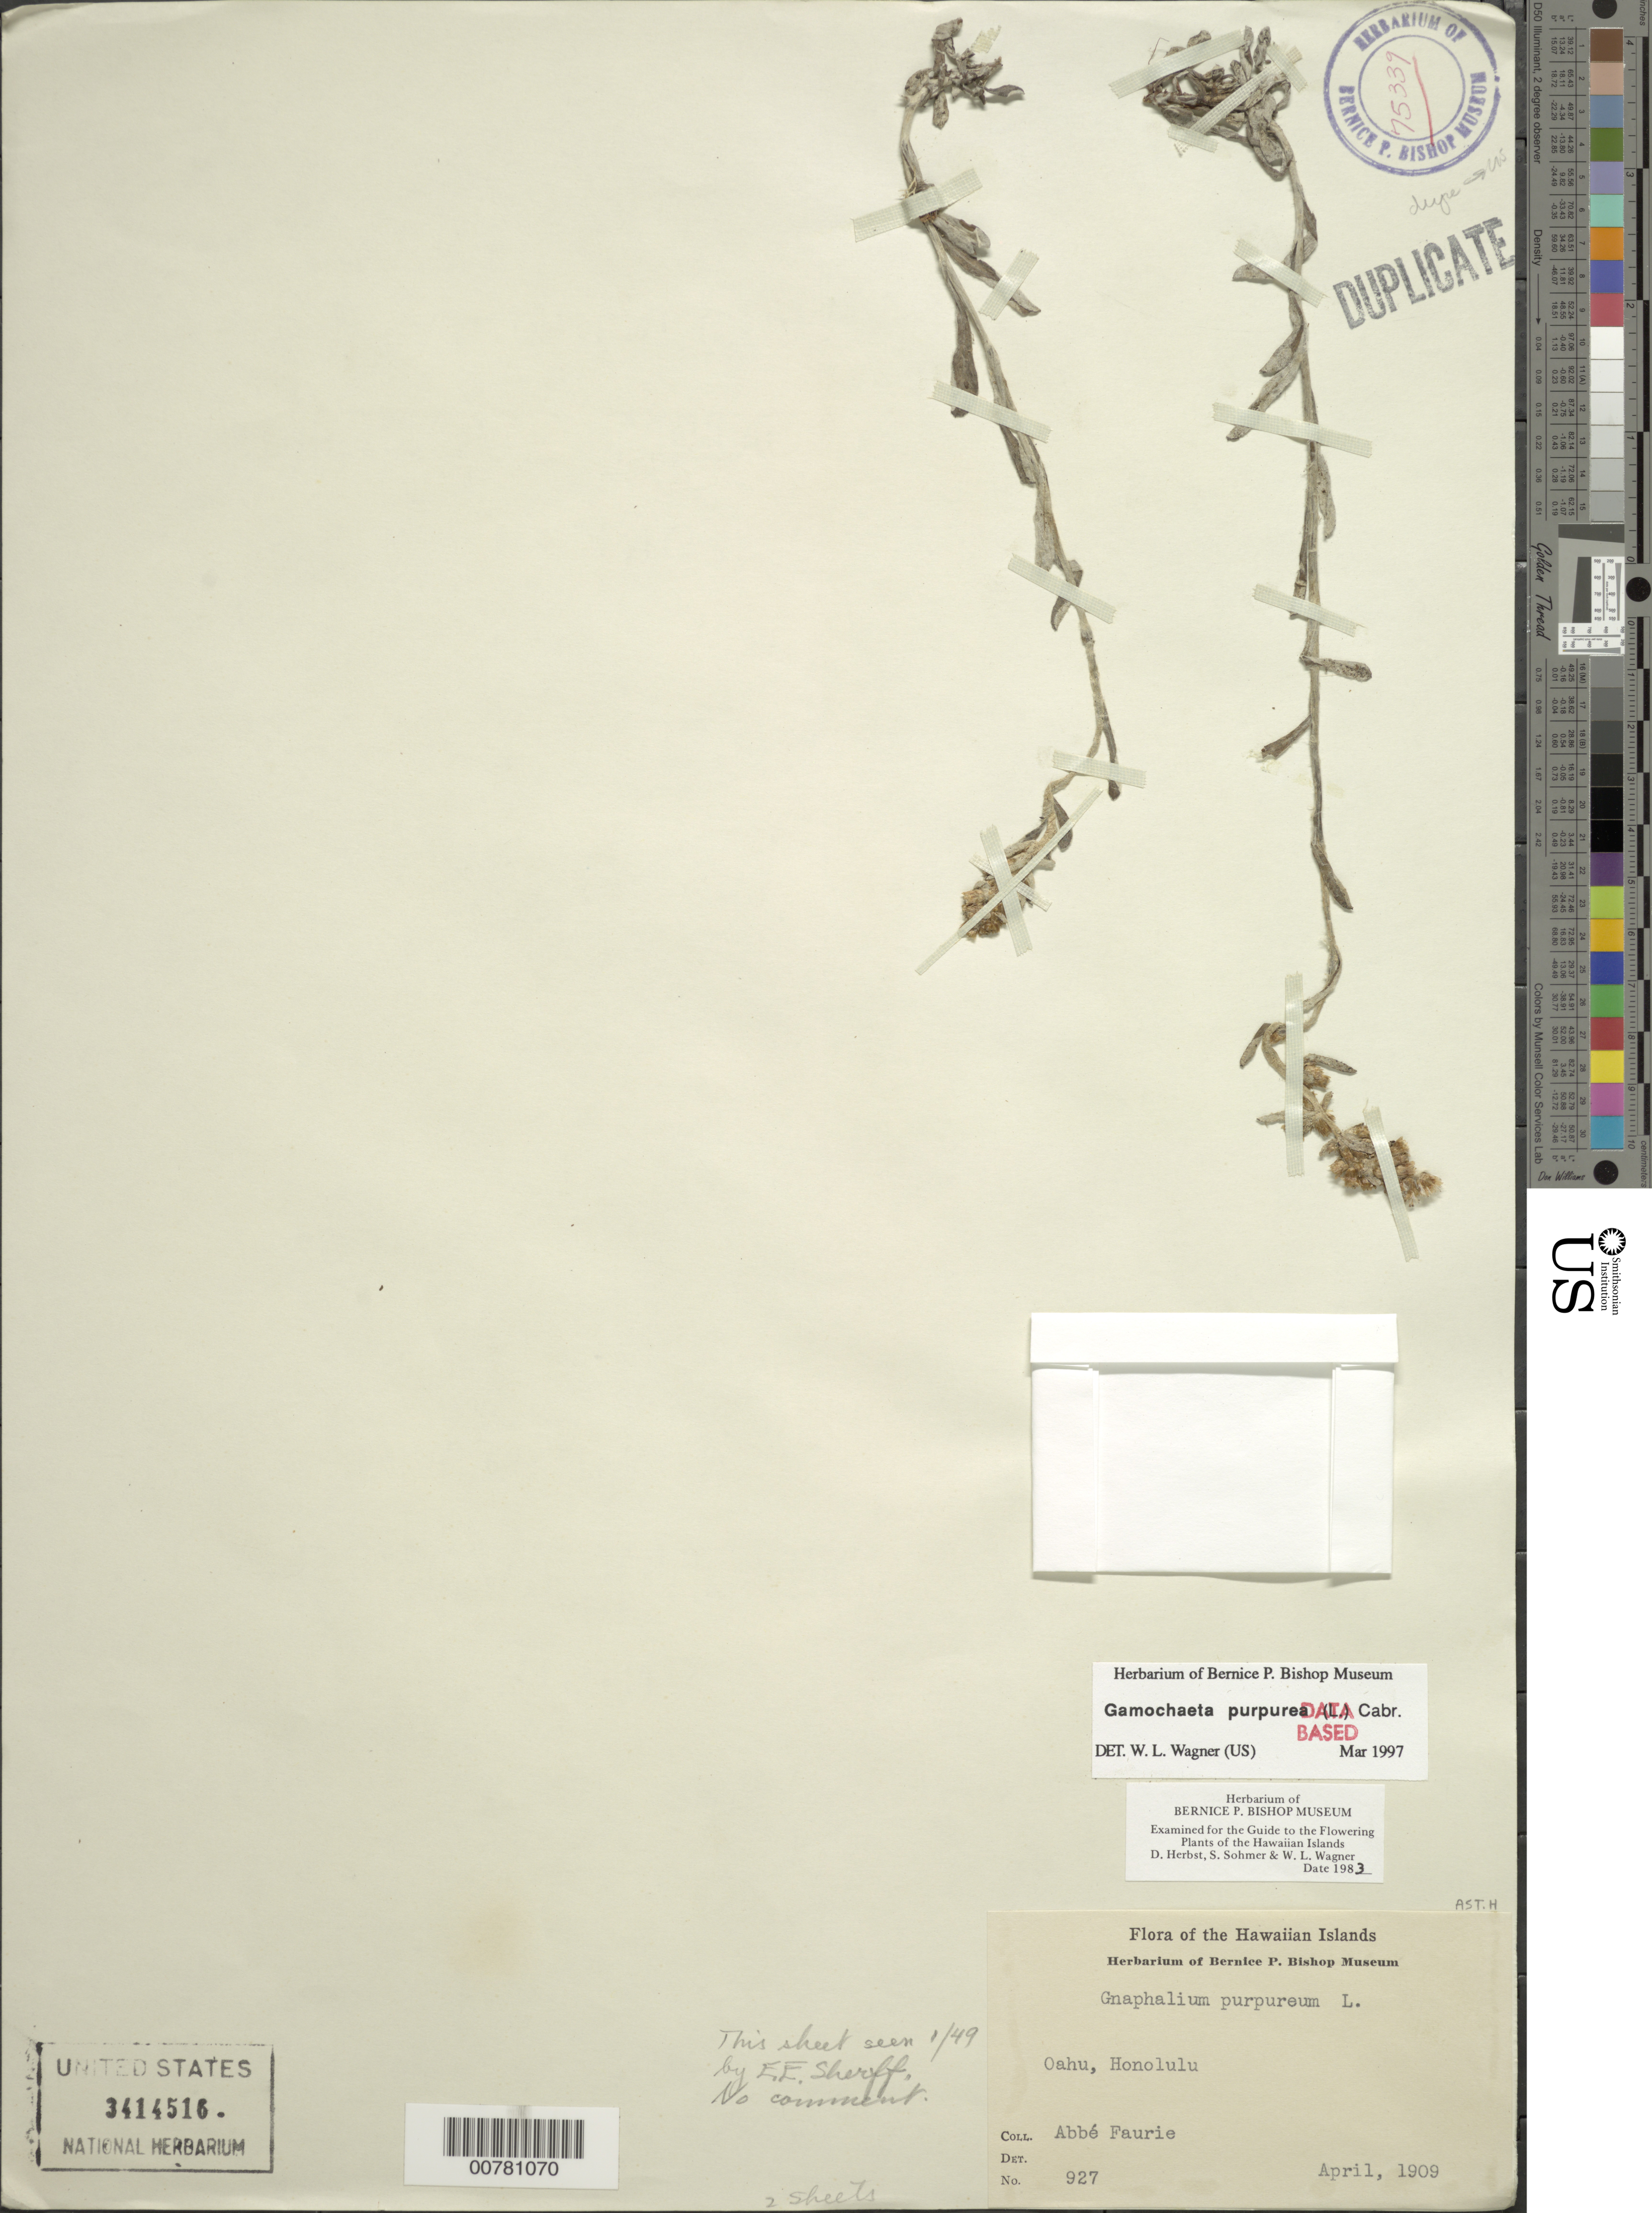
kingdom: Plantae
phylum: Tracheophyta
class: Magnoliopsida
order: Asterales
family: Asteraceae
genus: Gamochaeta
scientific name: Gamochaeta purpurea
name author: (L.) Cabrera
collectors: A. Faurie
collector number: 927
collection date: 1909-04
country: United States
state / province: Hawaii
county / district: Honolulu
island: Oahu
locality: Oahu, Honolulu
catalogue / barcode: US 3414516